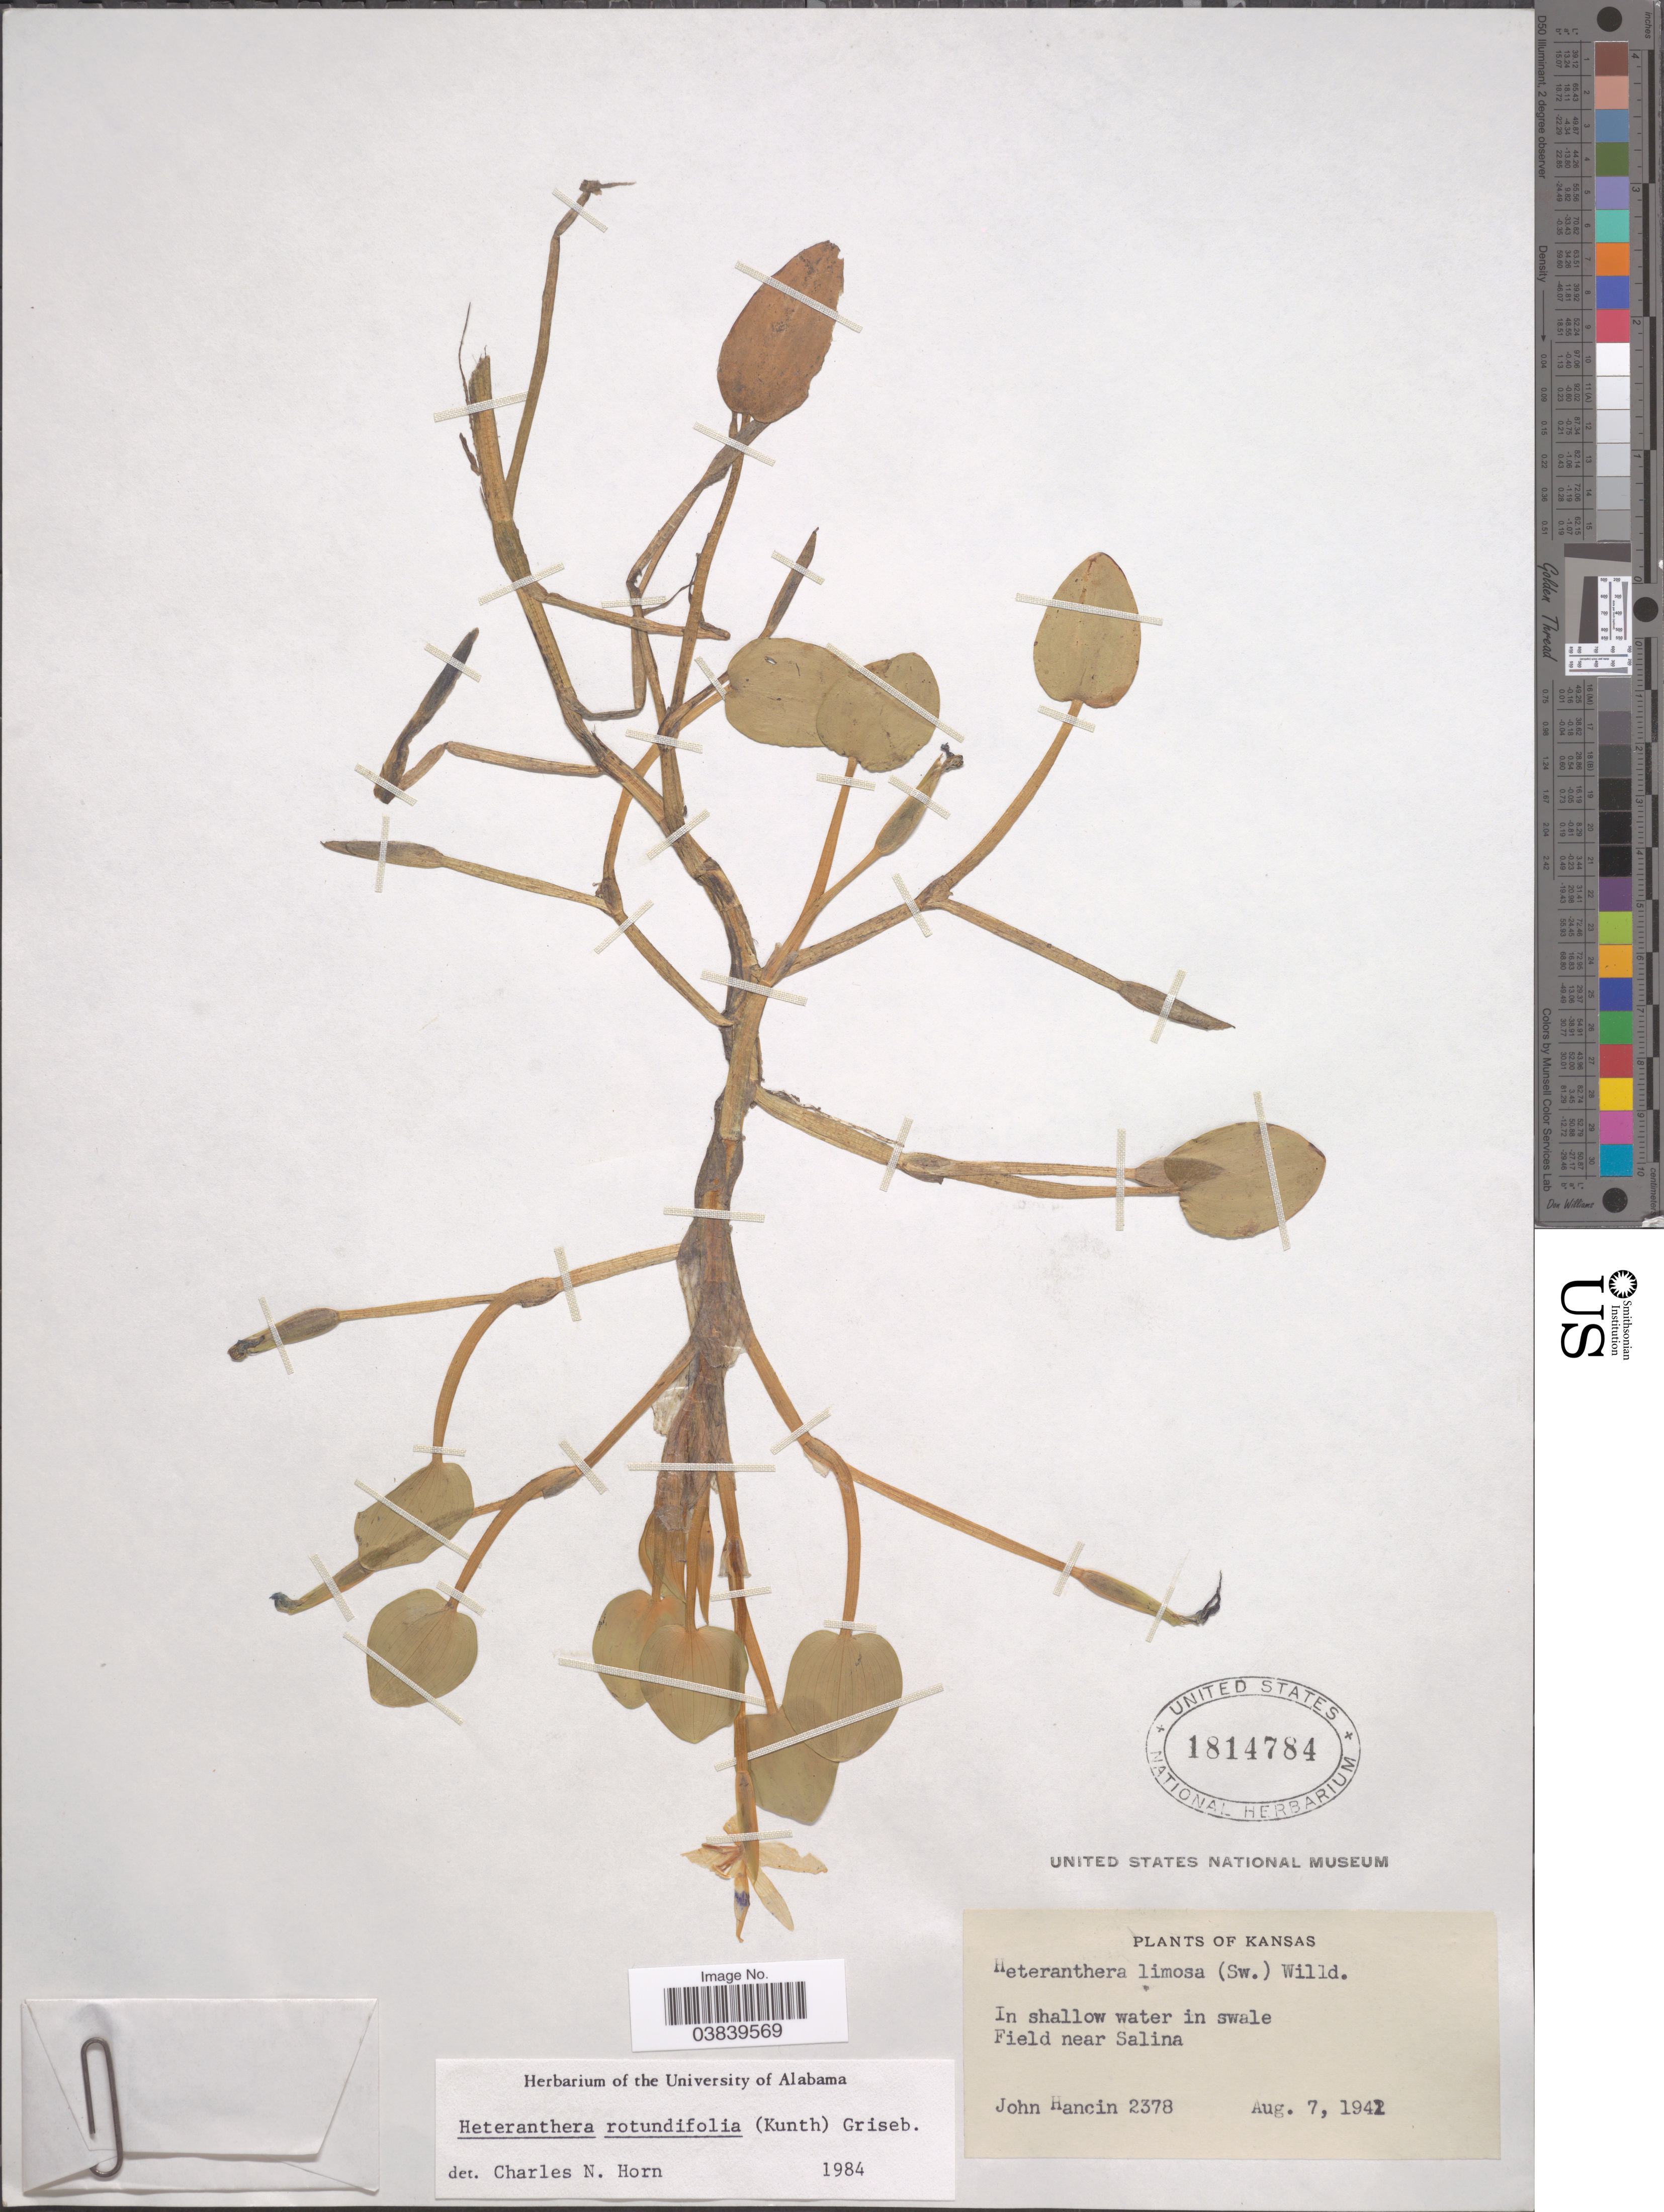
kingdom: Plantae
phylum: Tracheophyta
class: Liliopsida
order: Commelinales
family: Pontederiaceae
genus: Heteranthera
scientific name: Heteranthera rotundifolia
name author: (Kunth) Griseb.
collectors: J. Hancin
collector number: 2378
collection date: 1941-08-07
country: United States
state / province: Kansas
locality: Field near Salina.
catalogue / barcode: US 1814784